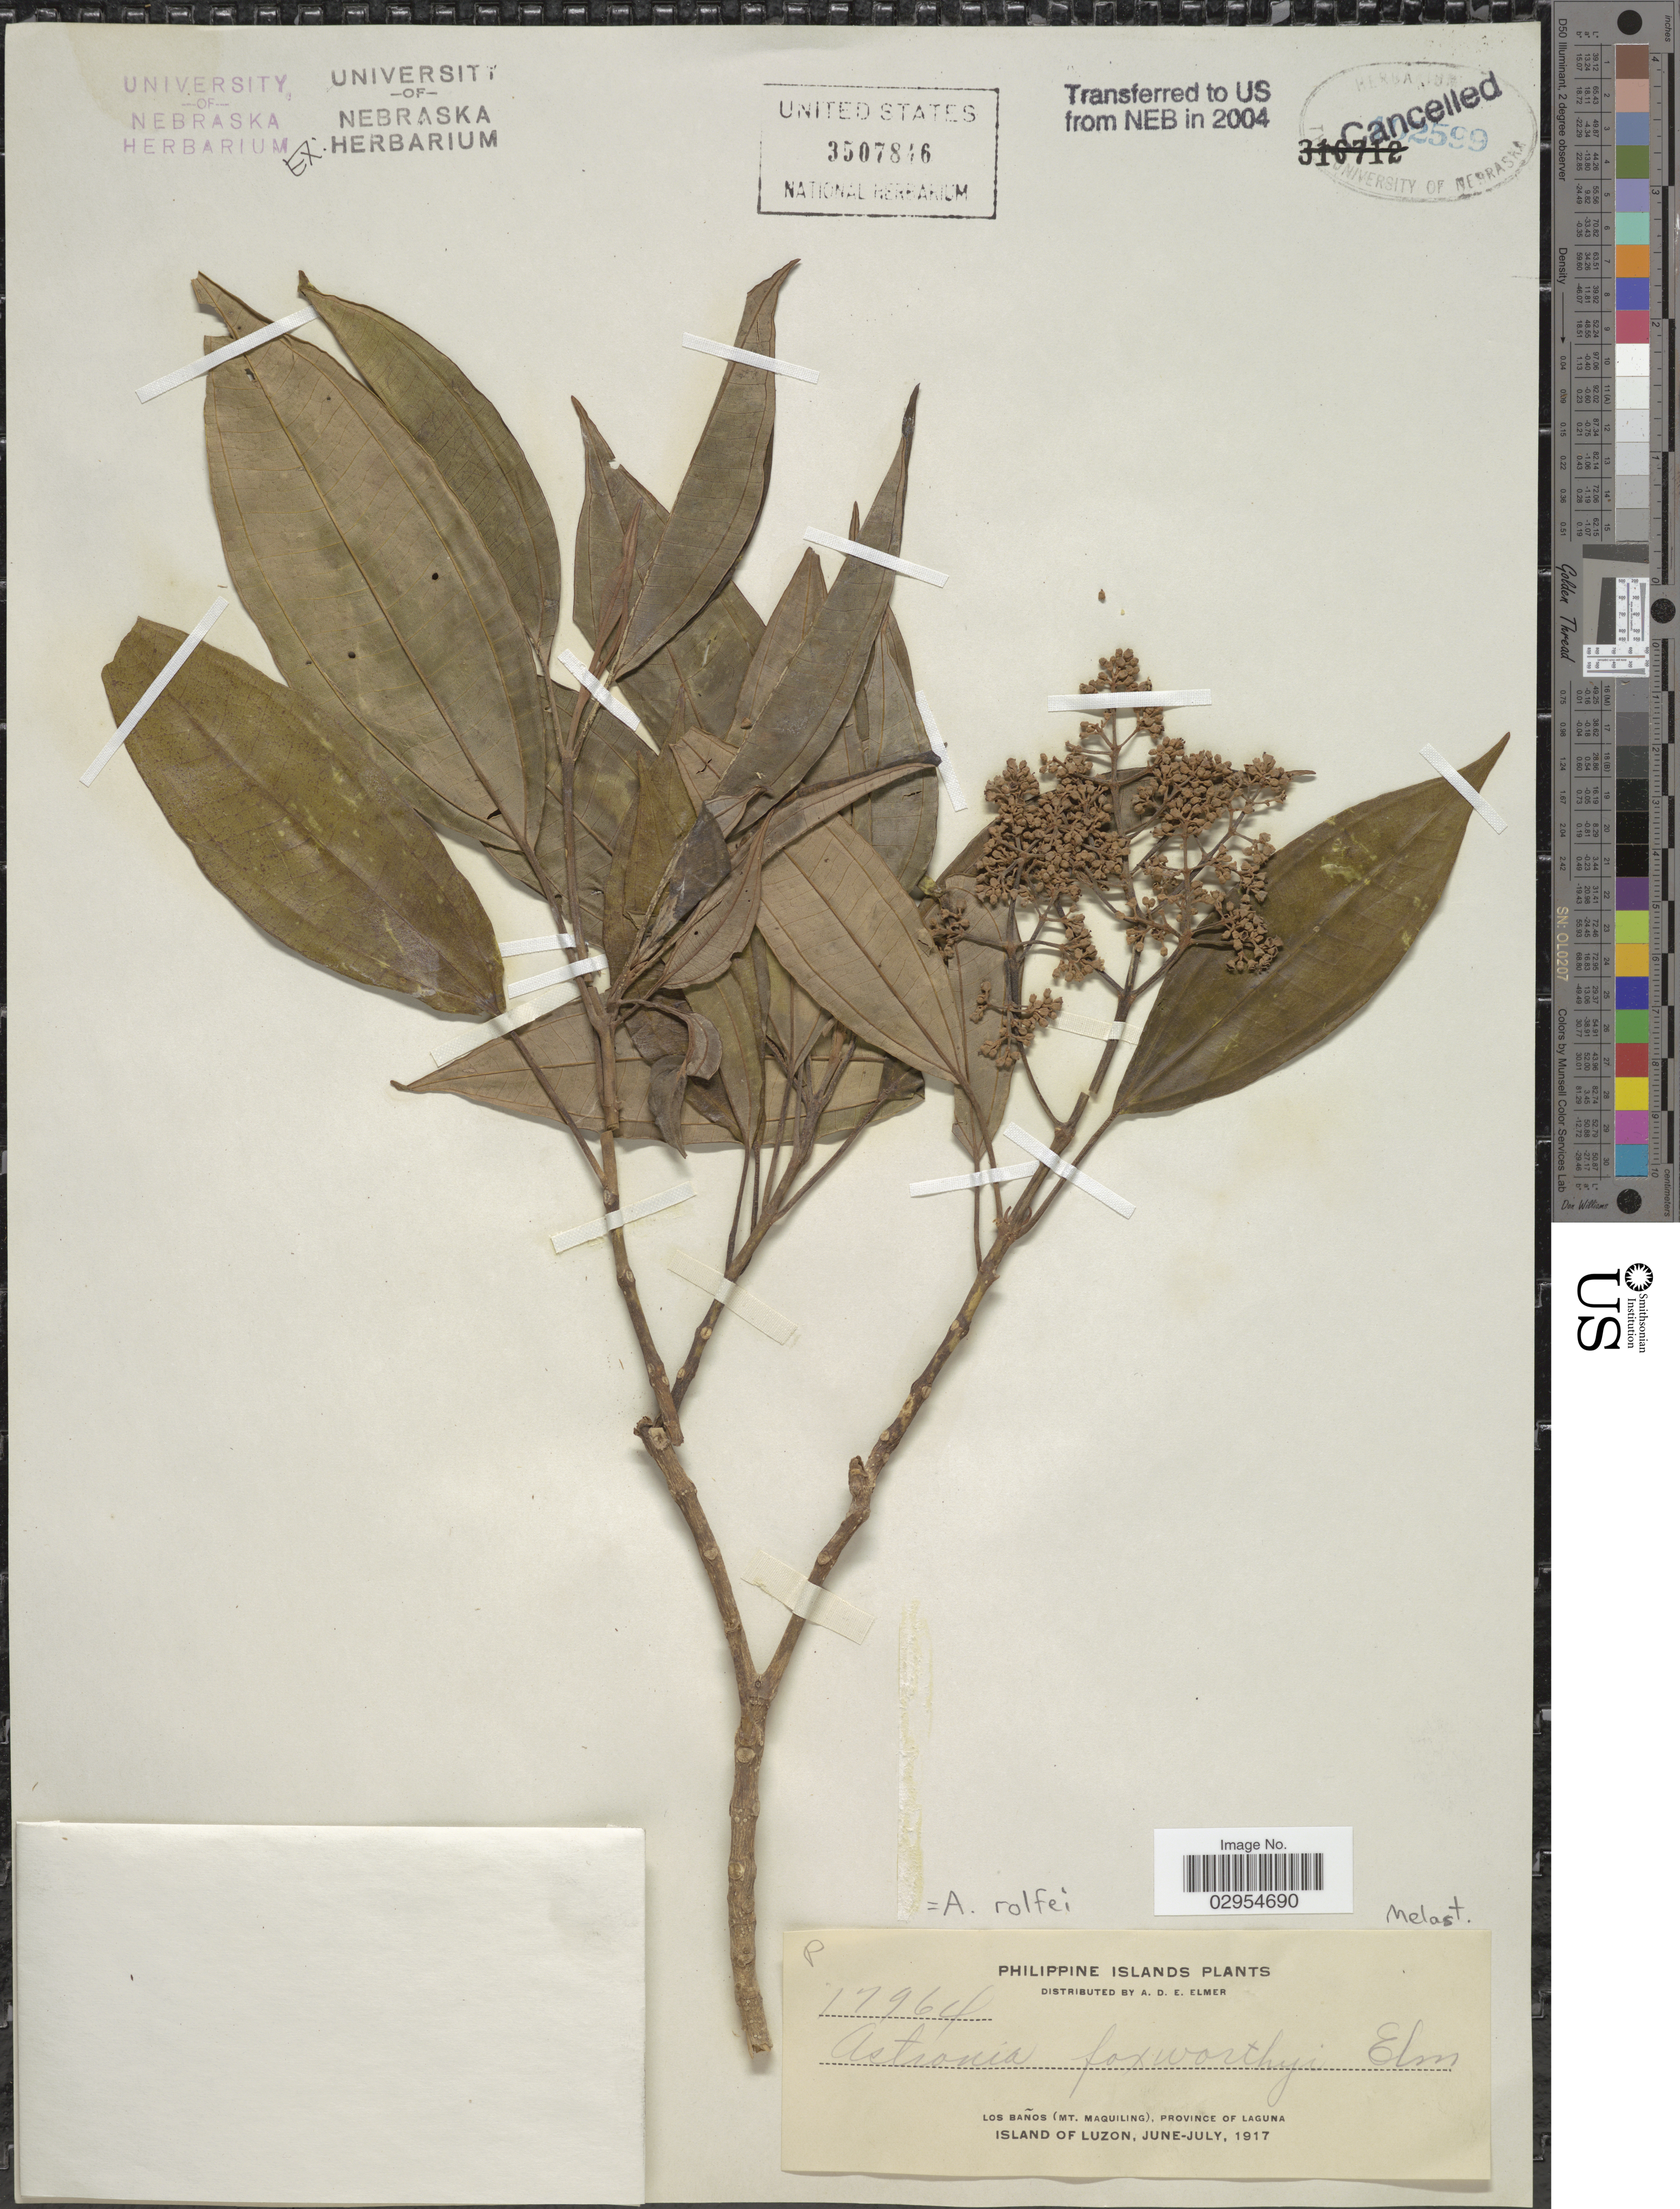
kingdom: Plantae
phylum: Tracheophyta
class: Magnoliopsida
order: Myrtales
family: Melastomataceae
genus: Astronia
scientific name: Astronia rolfei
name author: S. Vidal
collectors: A. D. E. Elmer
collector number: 17964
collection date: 1917-06/1917-07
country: Philippines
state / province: Calabarzon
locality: Los Baños (Mt. Maquiling), Province of Laguna. Island of Luzon.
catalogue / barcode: US 3507846